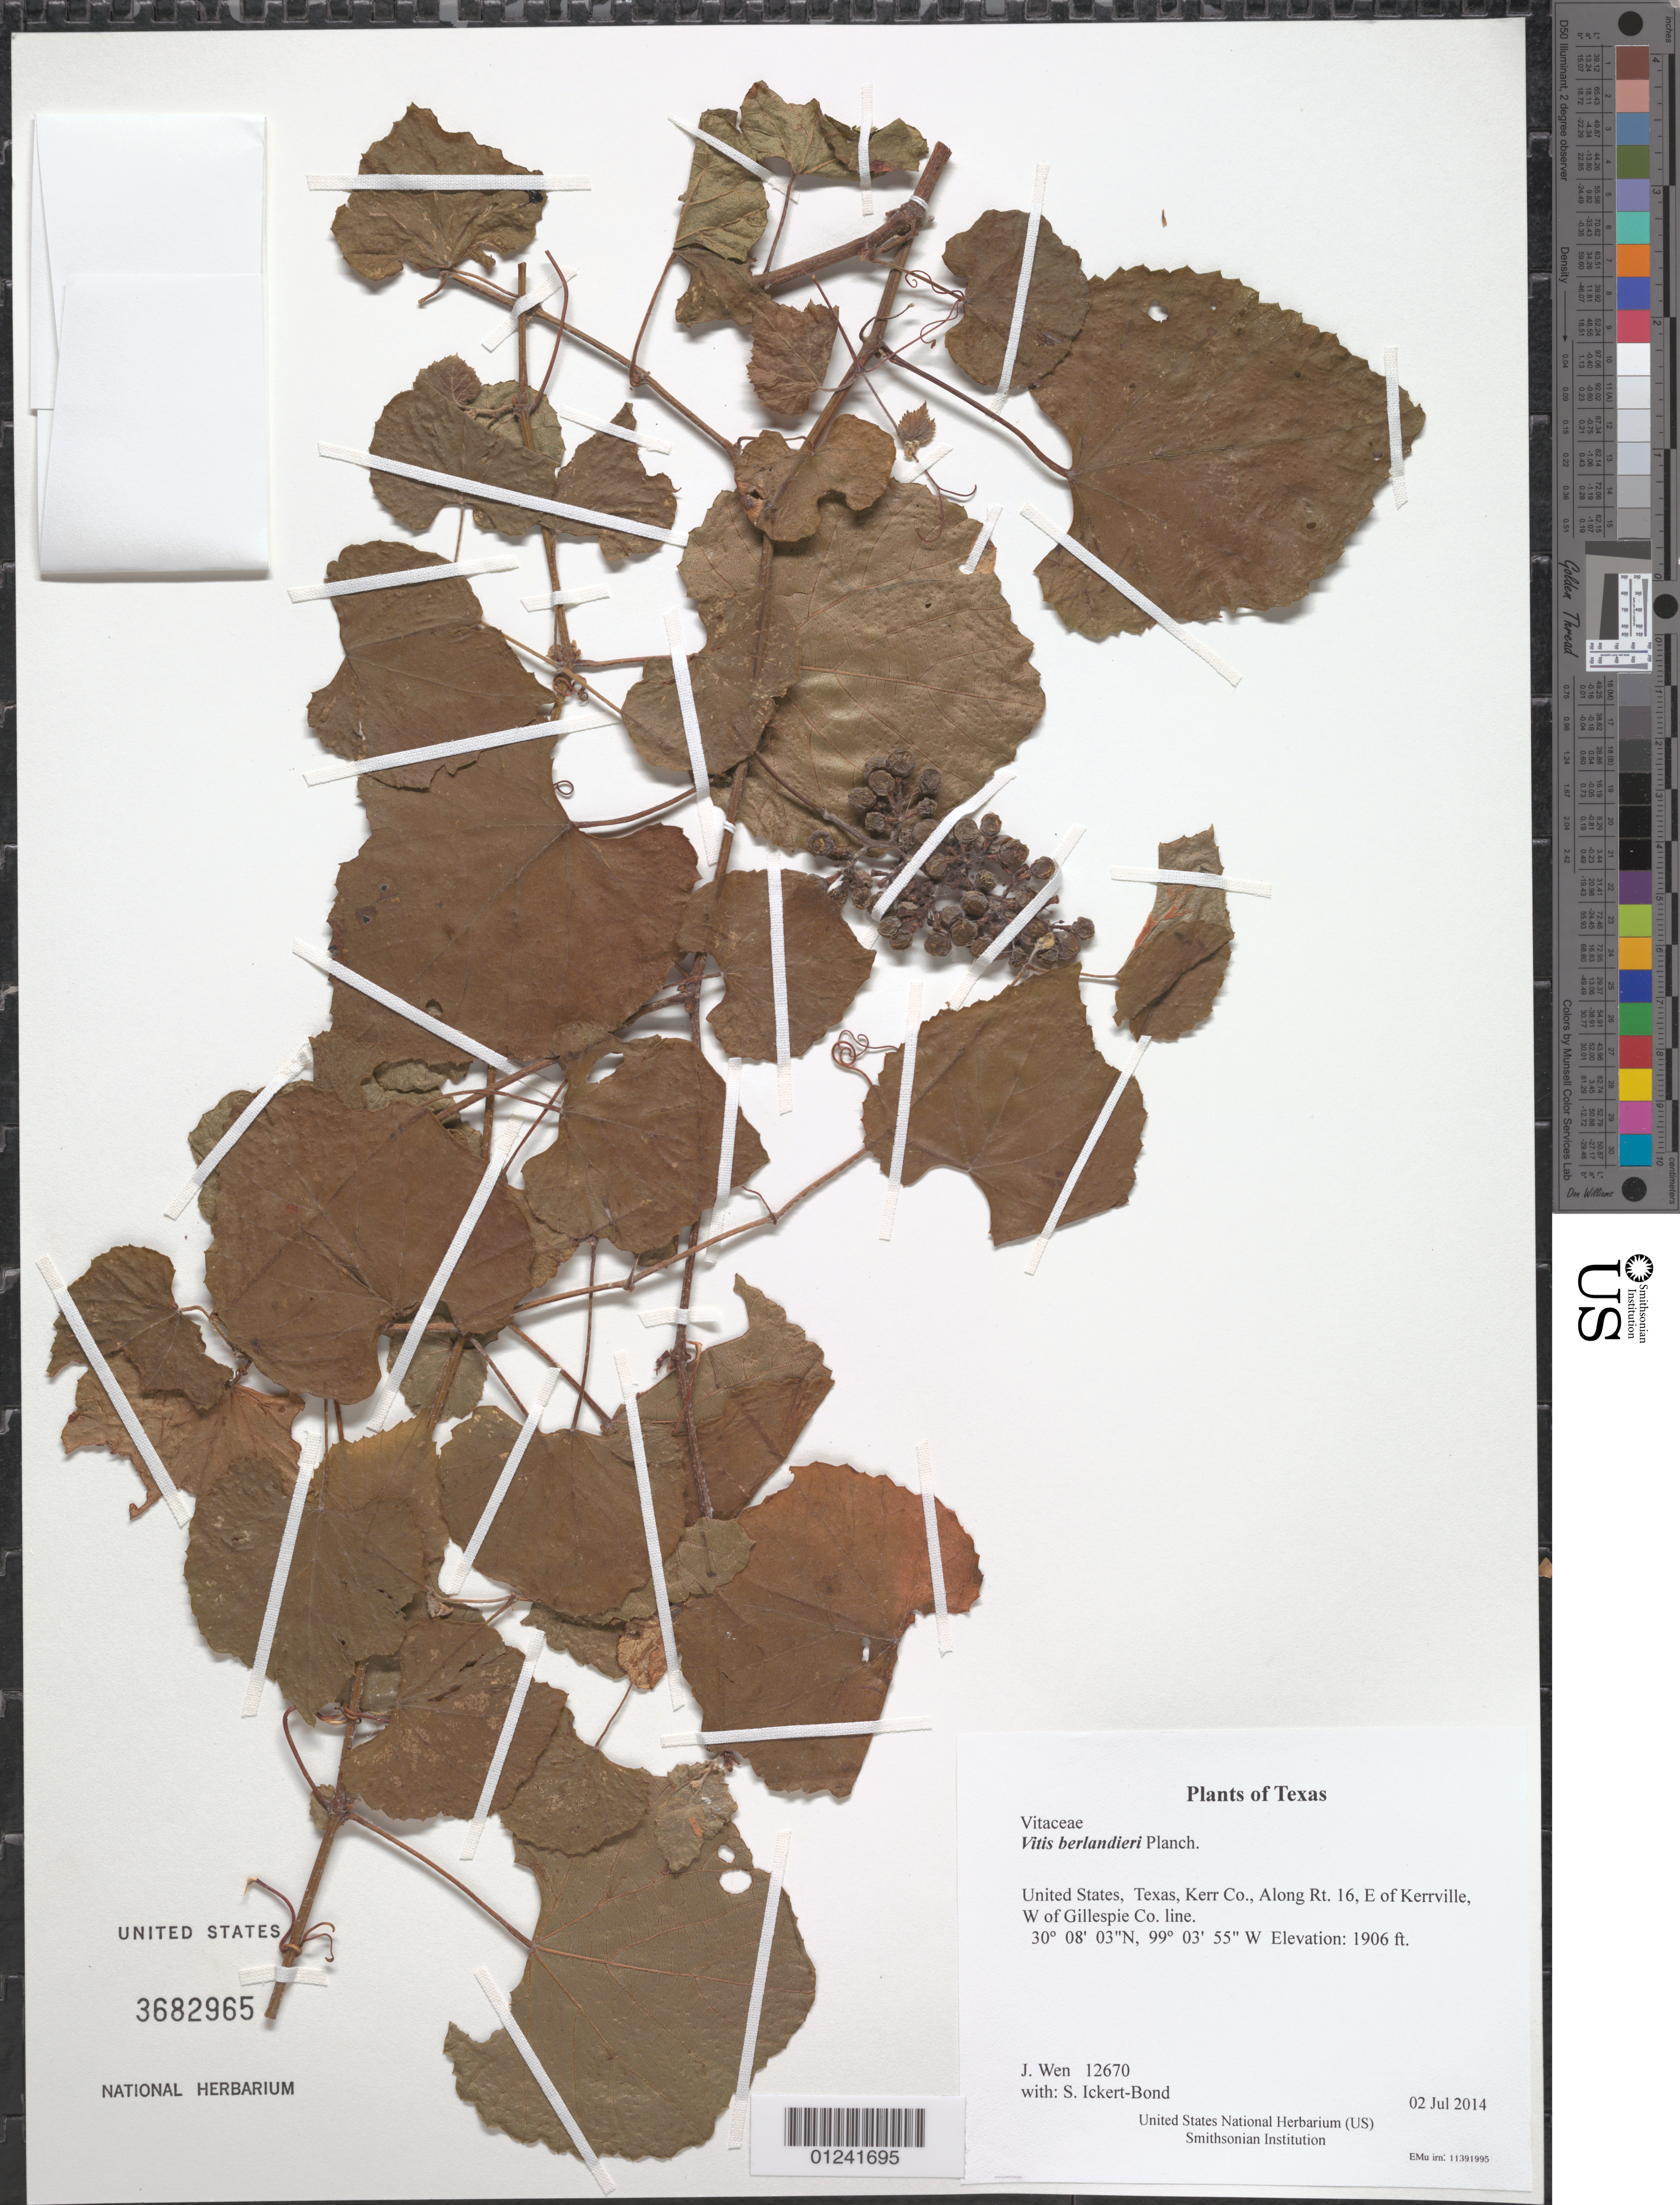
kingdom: Plantae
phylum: Tracheophyta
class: Magnoliopsida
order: Vitales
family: Vitaceae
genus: Vitis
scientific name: Vitis berlandieri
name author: Planch.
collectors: J. Wen & S. Ickert-Bond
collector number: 12670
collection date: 2014-07-02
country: United States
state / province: Texas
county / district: Kerr Co.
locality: Along Rt. 16, E of Kerrville, W of Gillespie Co. line.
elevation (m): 581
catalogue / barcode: US 3682965